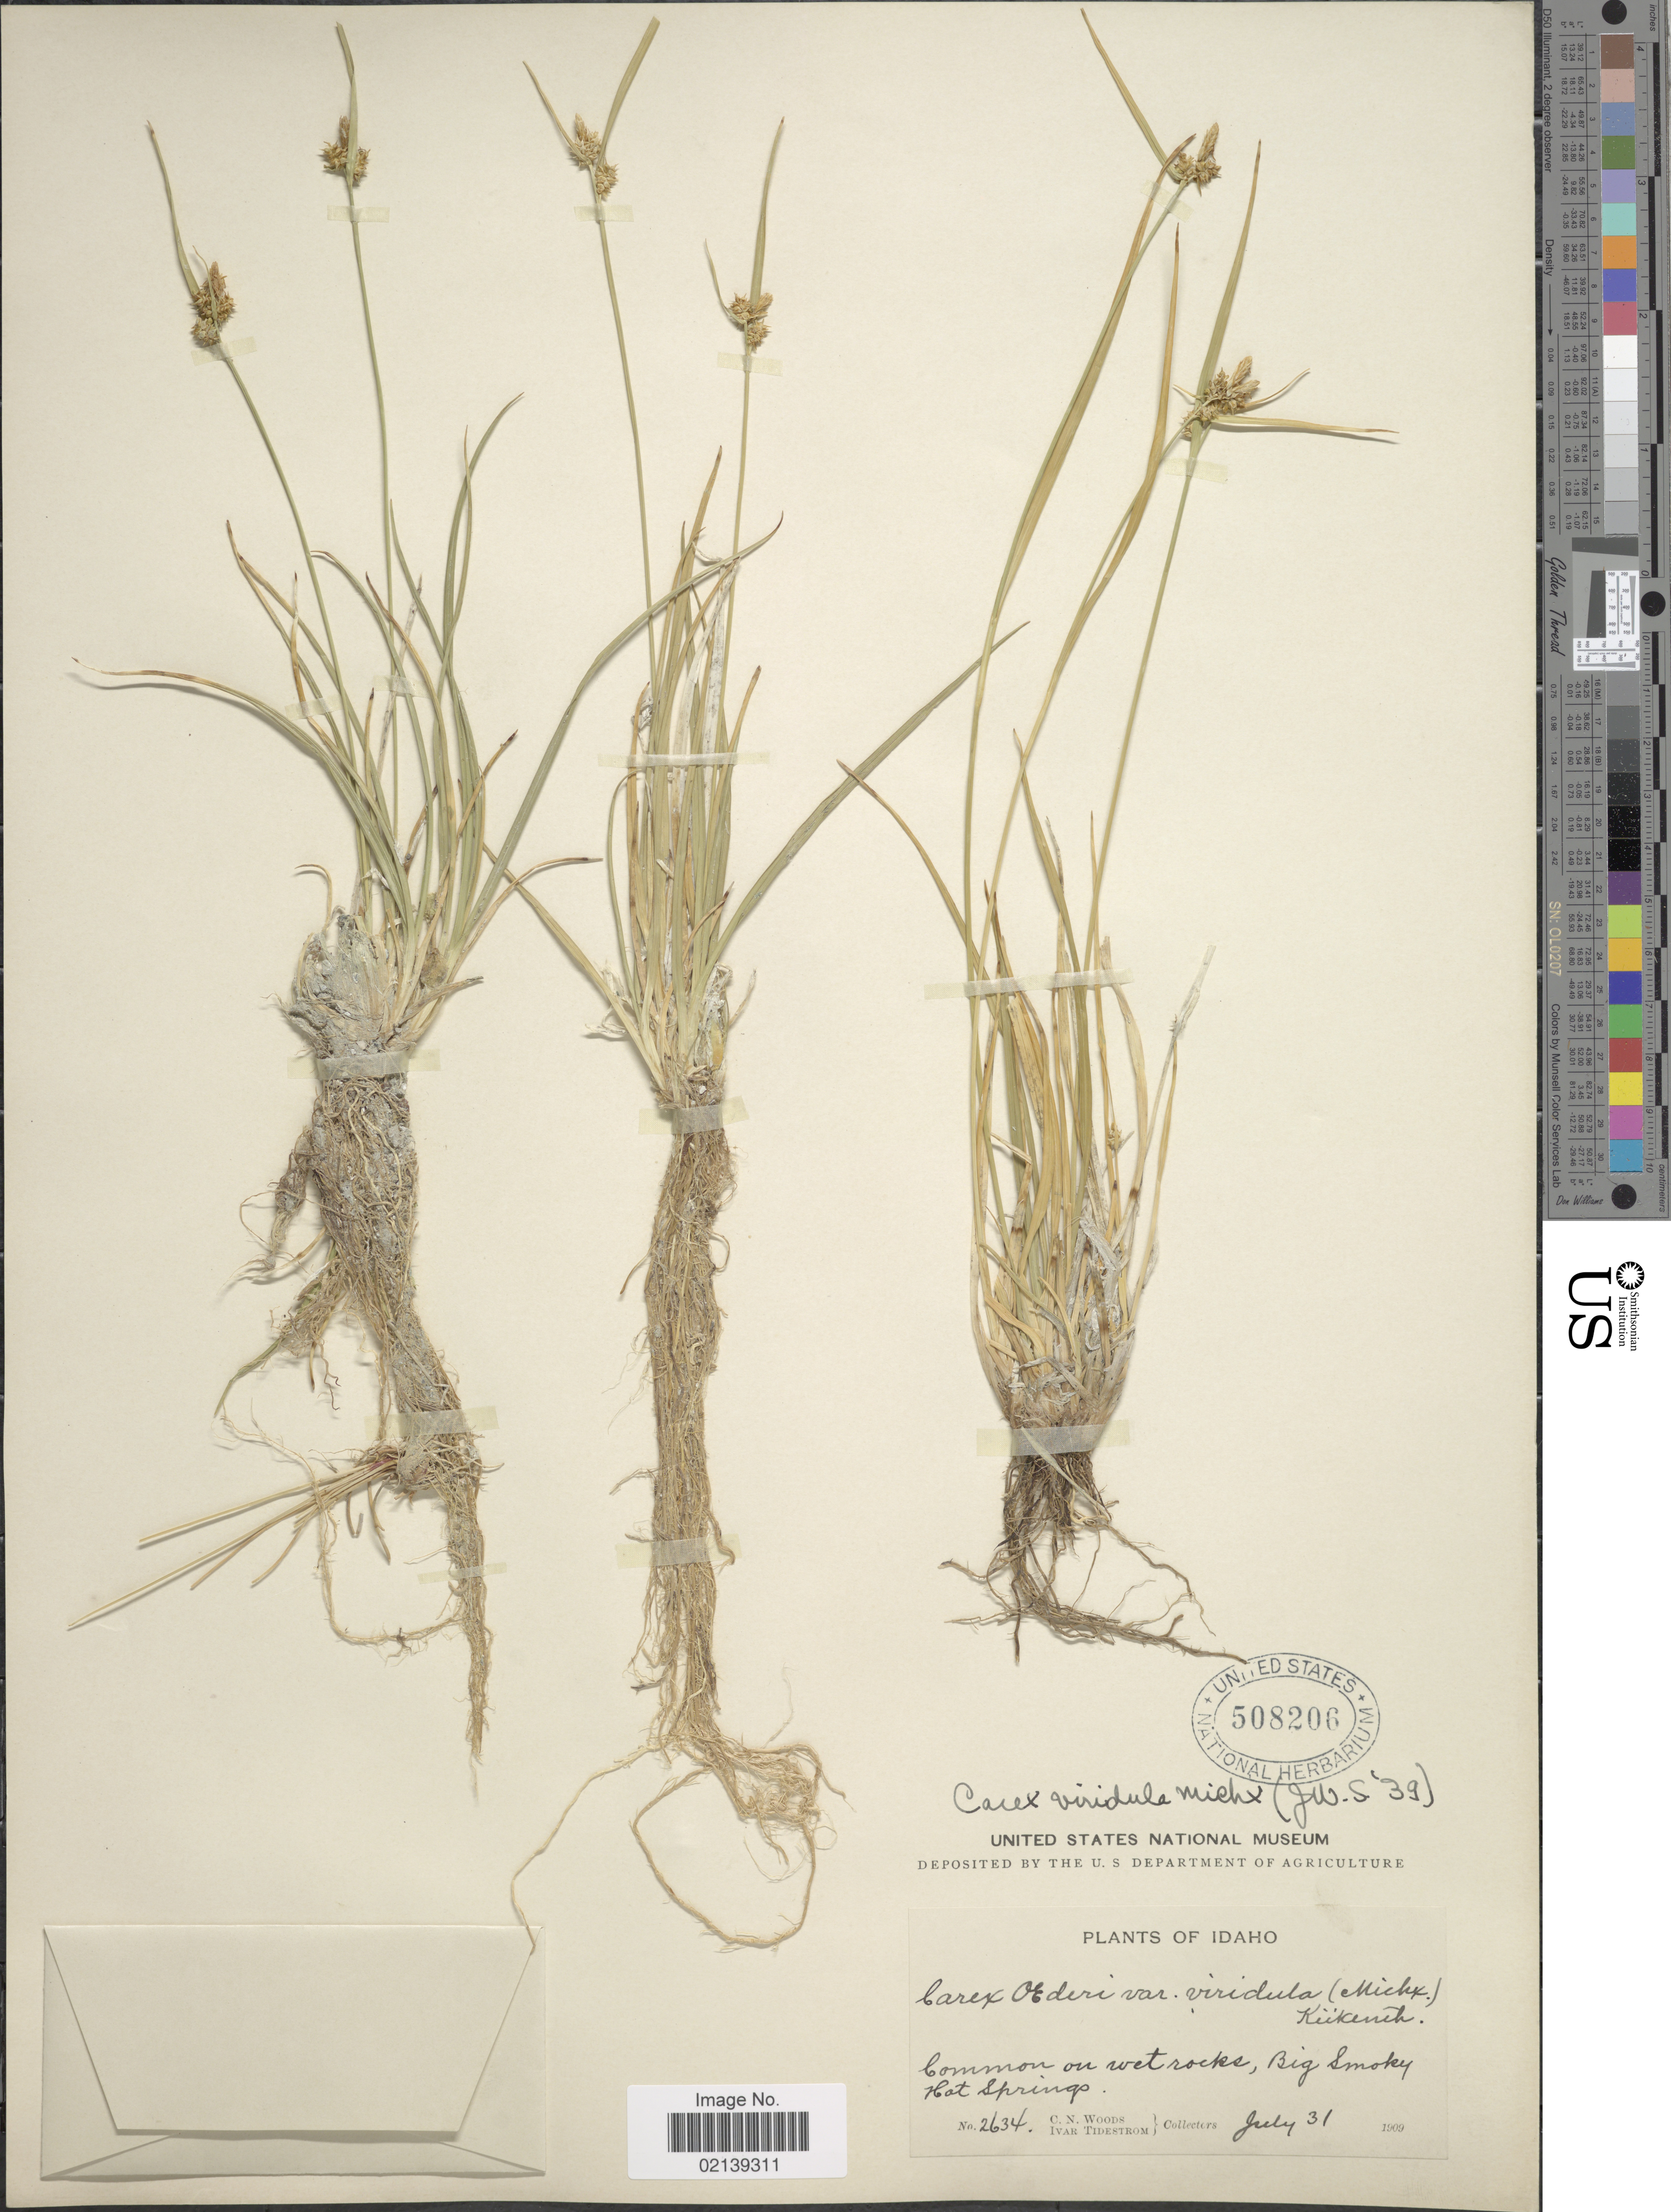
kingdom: Plantae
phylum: Tracheophyta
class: Liliopsida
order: Poales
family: Cyperaceae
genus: Carex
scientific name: Carex oederi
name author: Retz.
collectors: C. Woods & I. F. Tidestrom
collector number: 2634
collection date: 1909-07-31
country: United States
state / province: Idaho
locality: On wet rocks, Big Smoky, Hot Springs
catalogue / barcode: US 508206